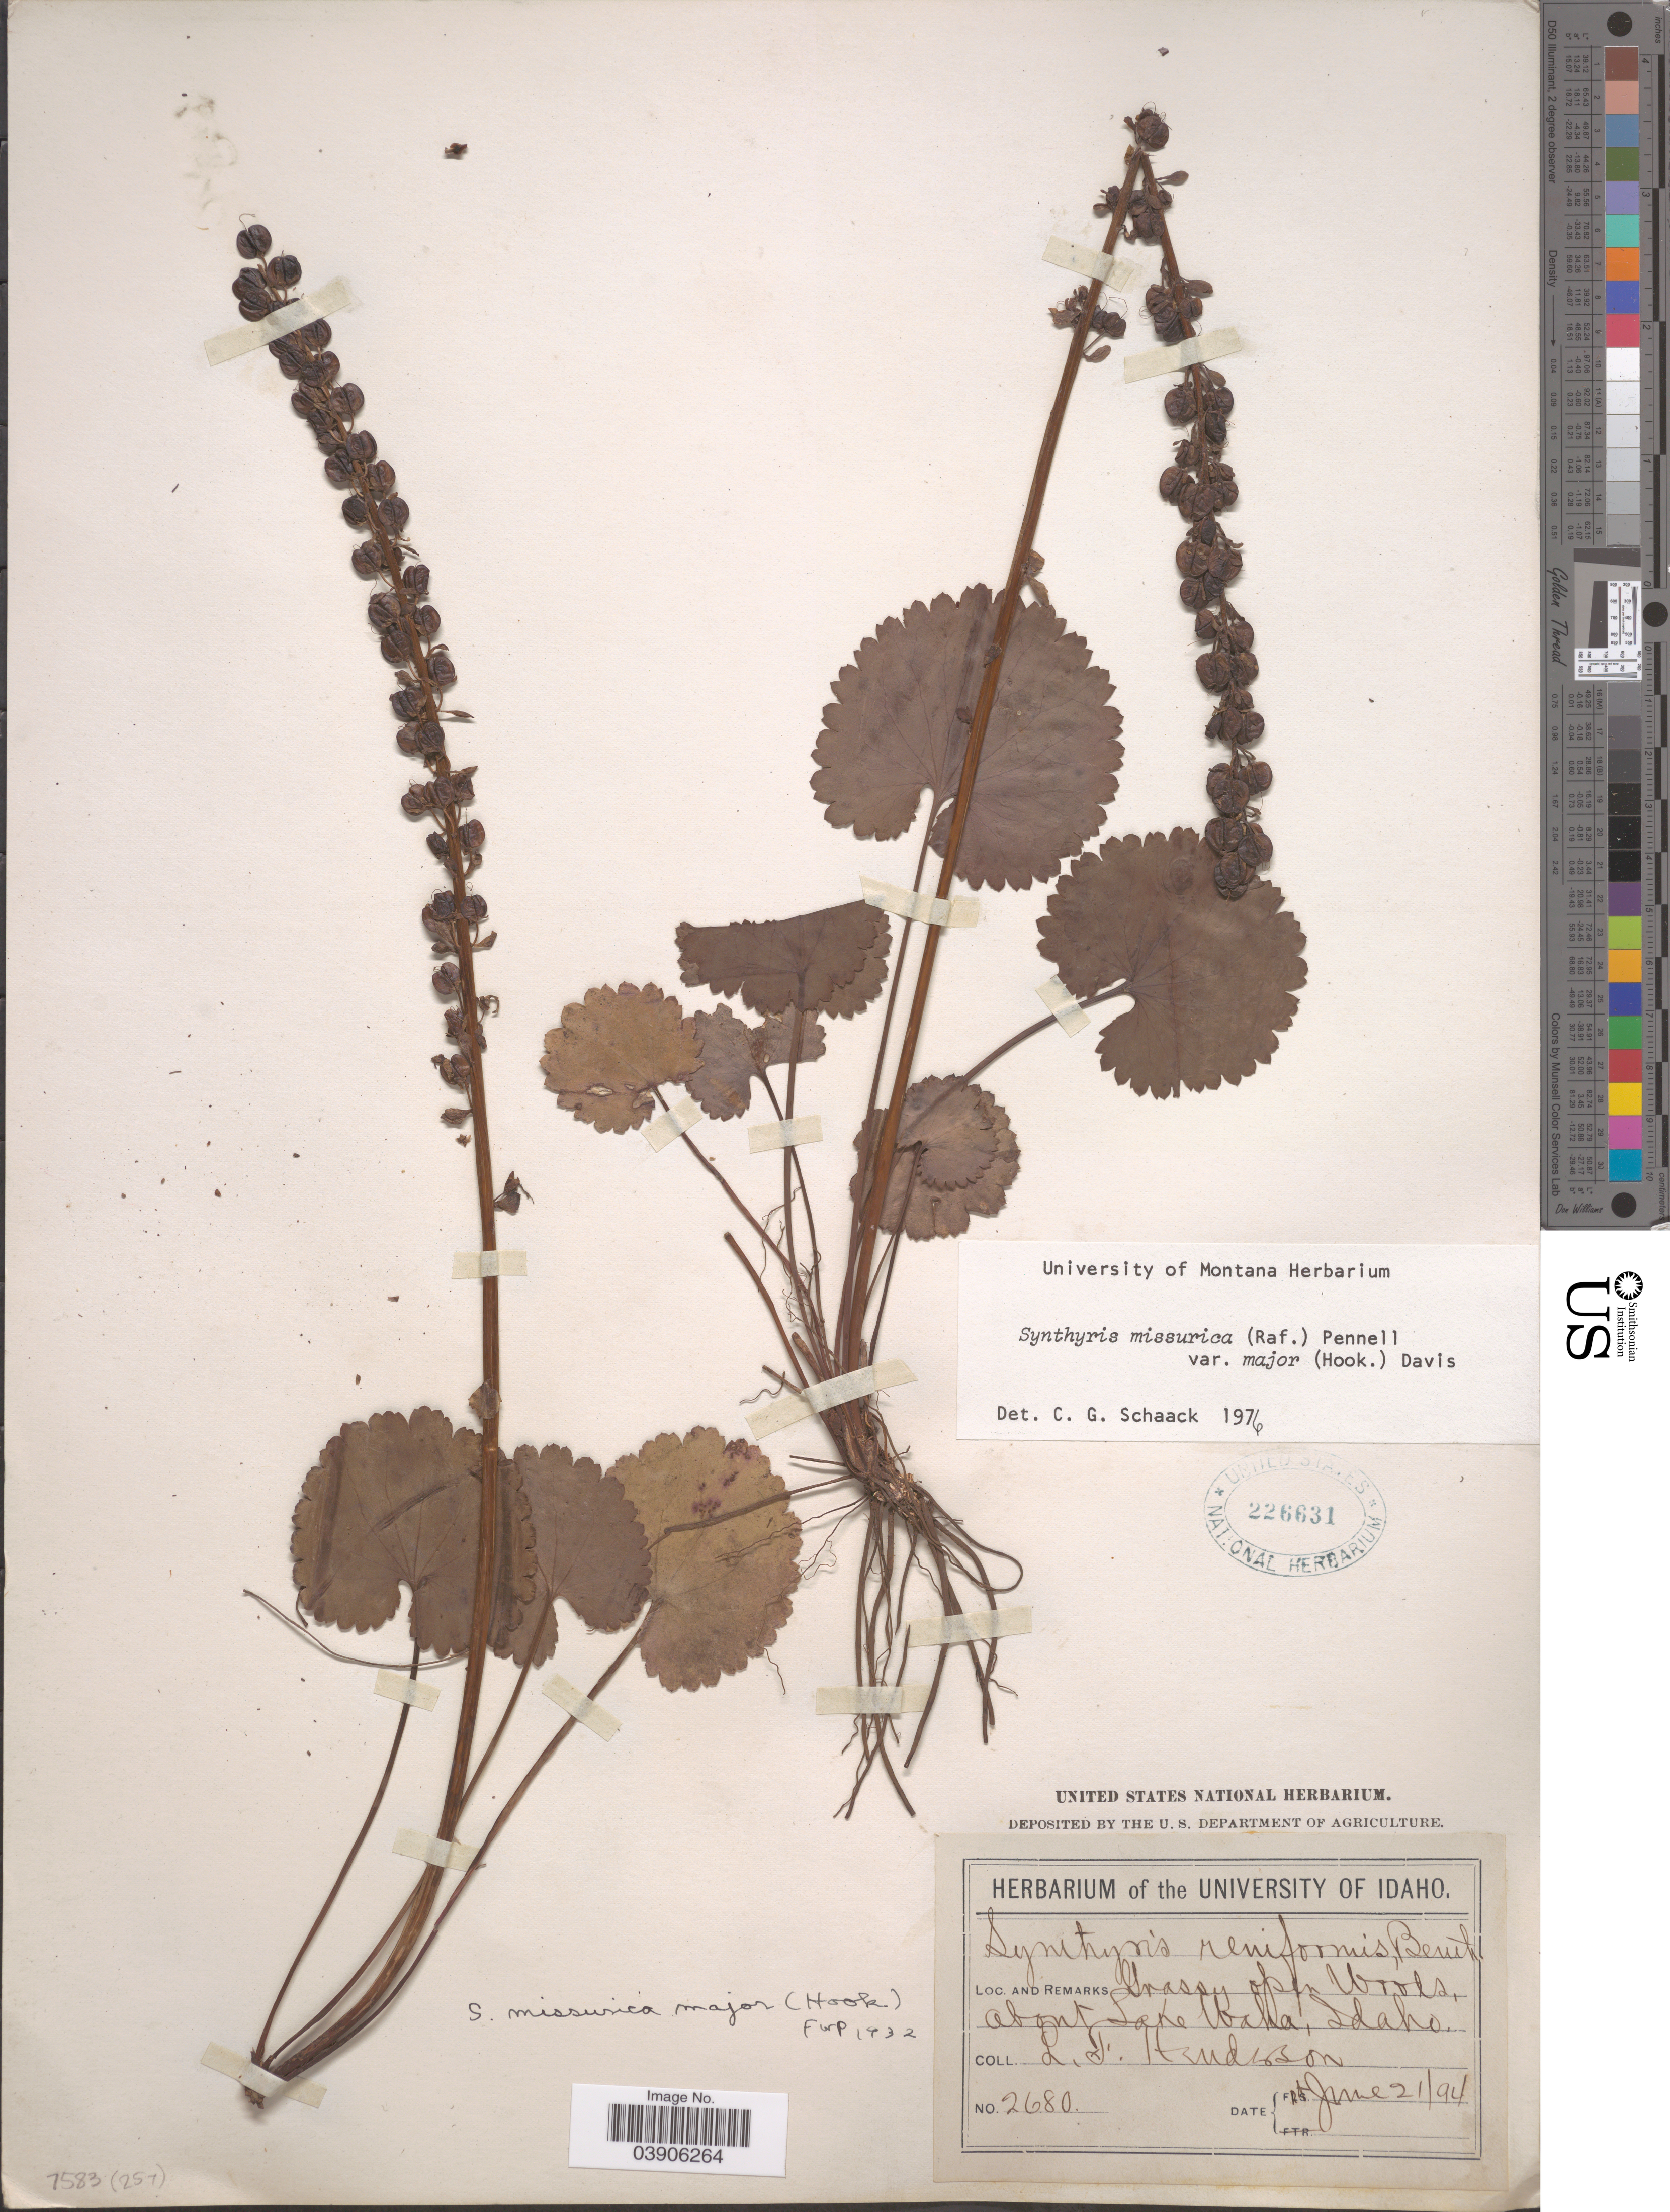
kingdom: Plantae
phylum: Tracheophyta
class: Magnoliopsida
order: Lamiales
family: Plantaginaceae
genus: Synthyris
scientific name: Synthyris missurica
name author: (Raf.) Pennell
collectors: L. Henderson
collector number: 2680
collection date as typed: Transcribed d/m/y: 21/6/94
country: United States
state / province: Idaho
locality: Grassy open woods, about Lake Waha.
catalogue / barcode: US 226631